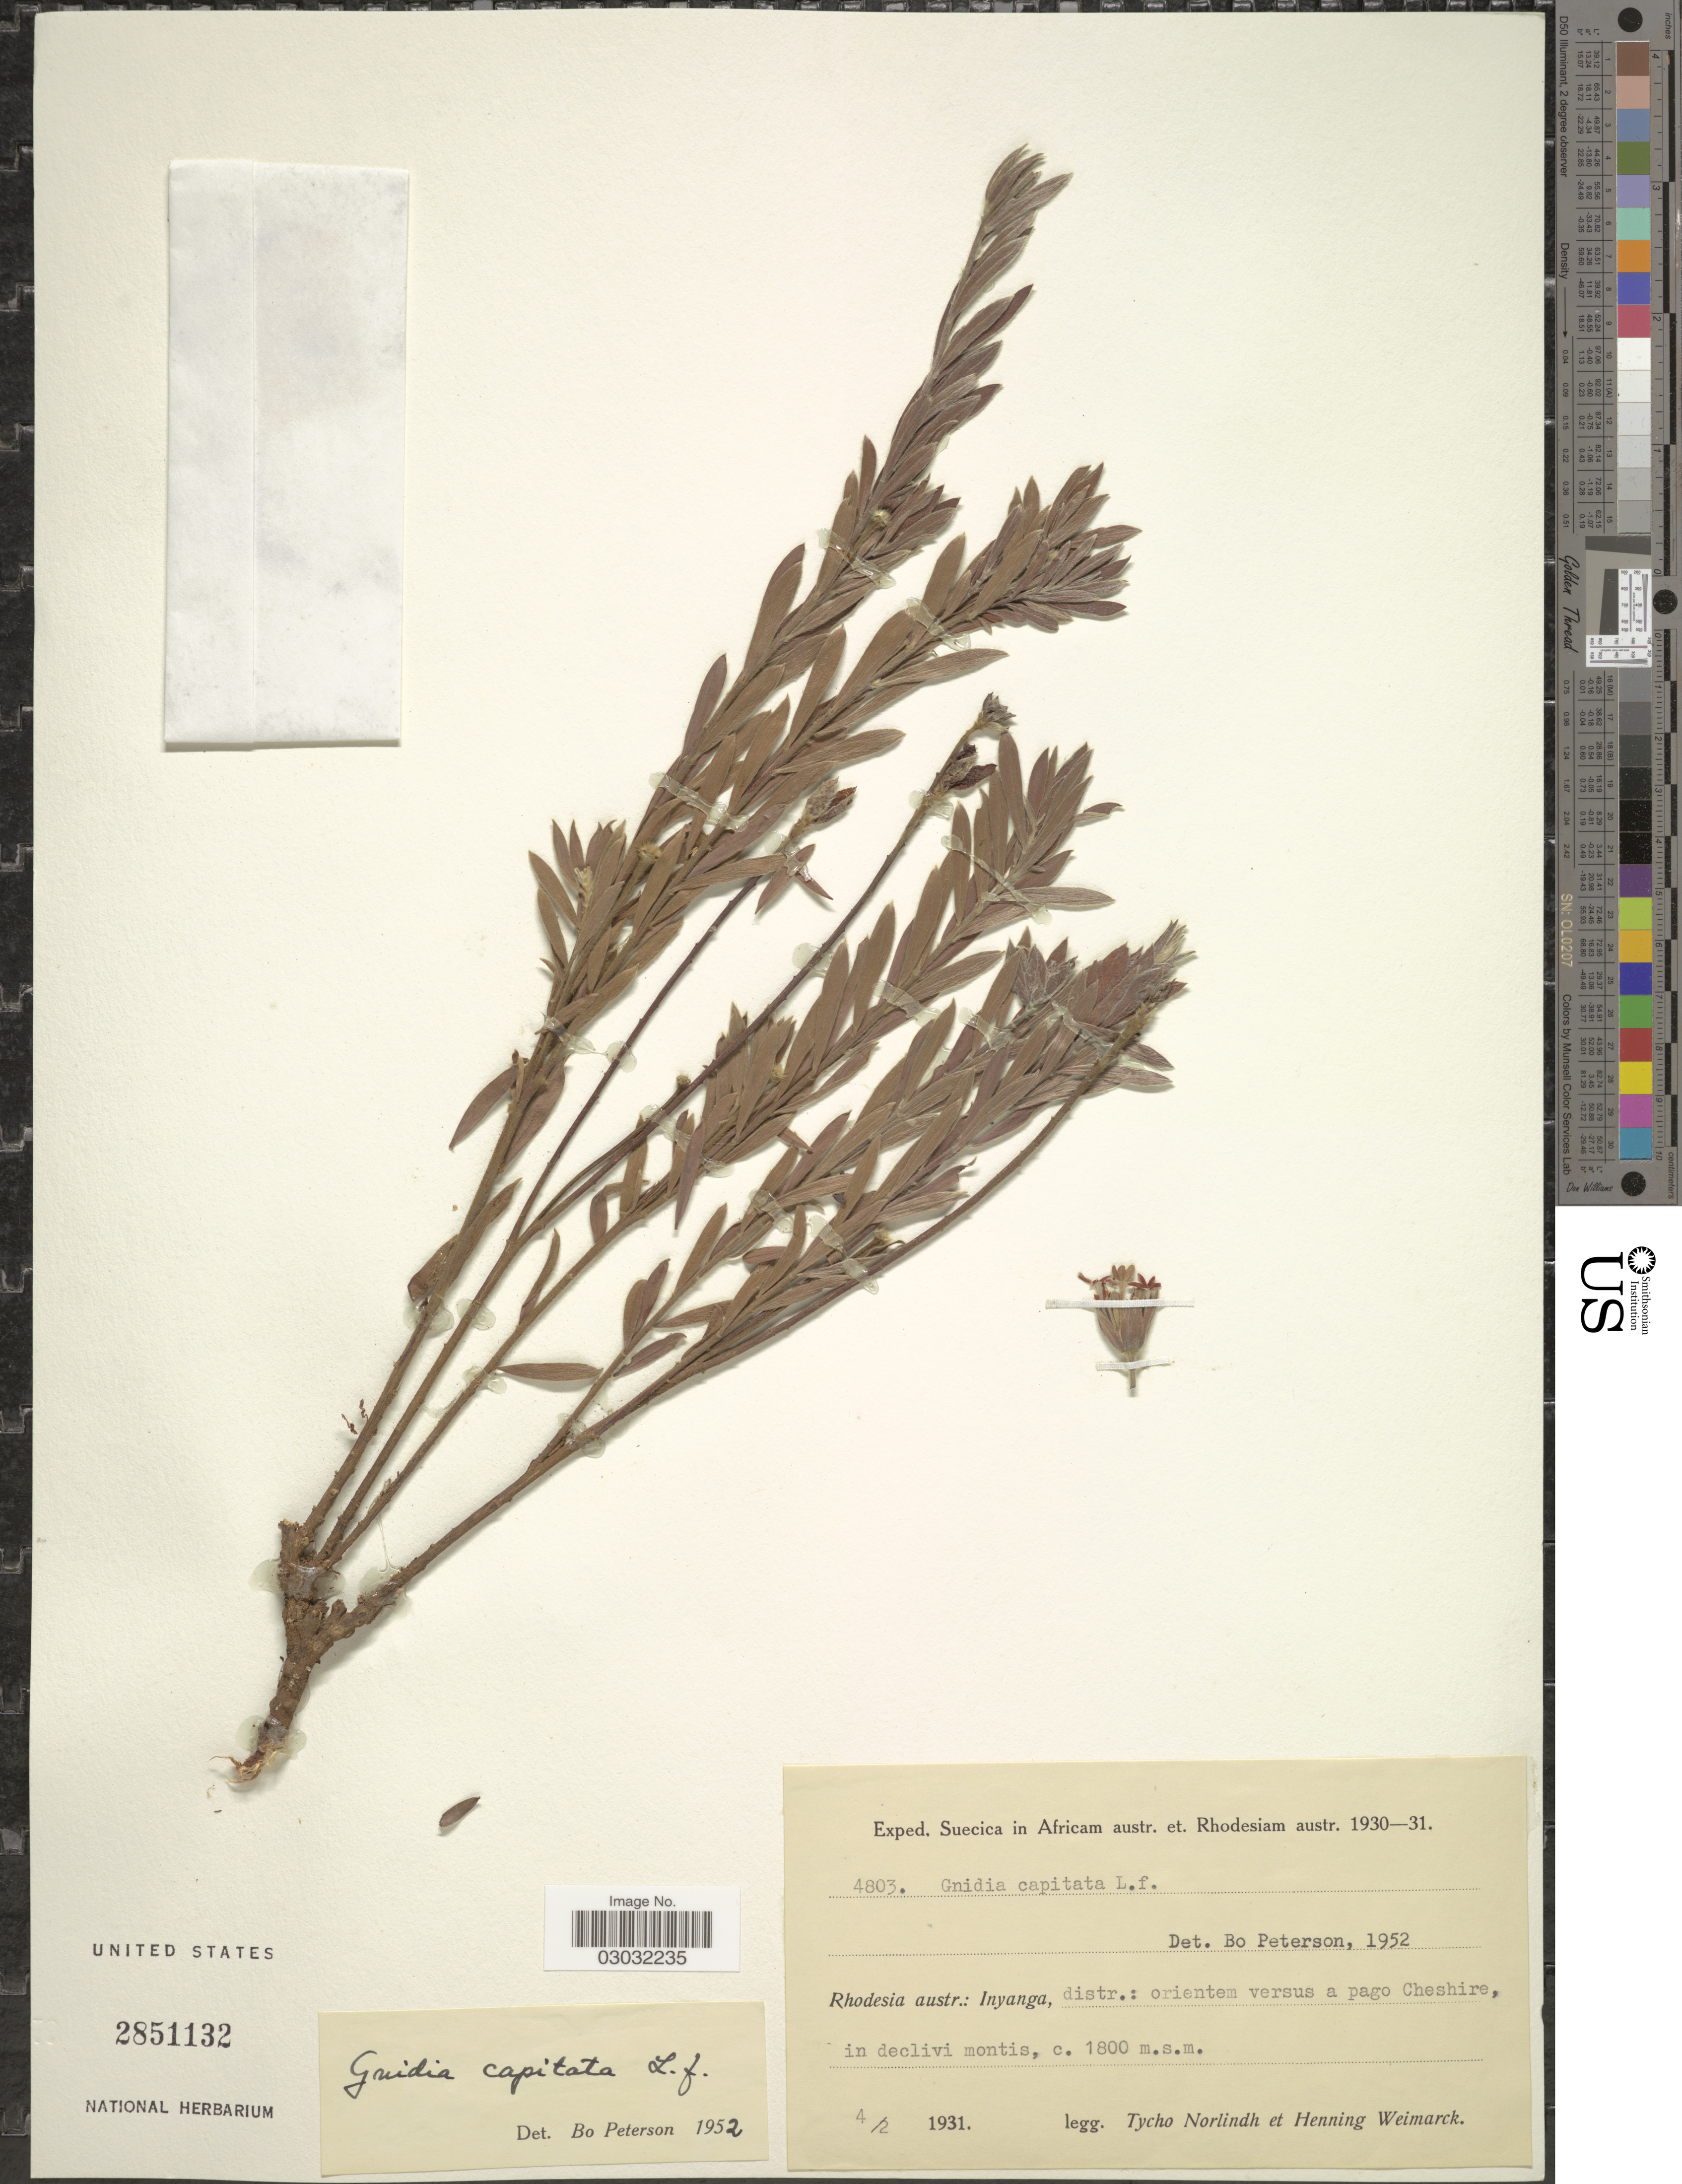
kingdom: Plantae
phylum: Tracheophyta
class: Magnoliopsida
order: Malvales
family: Thymelaeaceae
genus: Lasiosiphon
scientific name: Lasiosiphon capitatus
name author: (L. f.) Burtt Davy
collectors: N. T. Norlindh & H. Weimarck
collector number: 4803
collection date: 1931-02-04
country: Zimbabwe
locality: Rhodesia austr.: Inyanga, distr.: orientem versus a pago Cheshire, in declivi montis. In Africam austr. et Rhodesiam austr.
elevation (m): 1800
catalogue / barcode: US 2851132